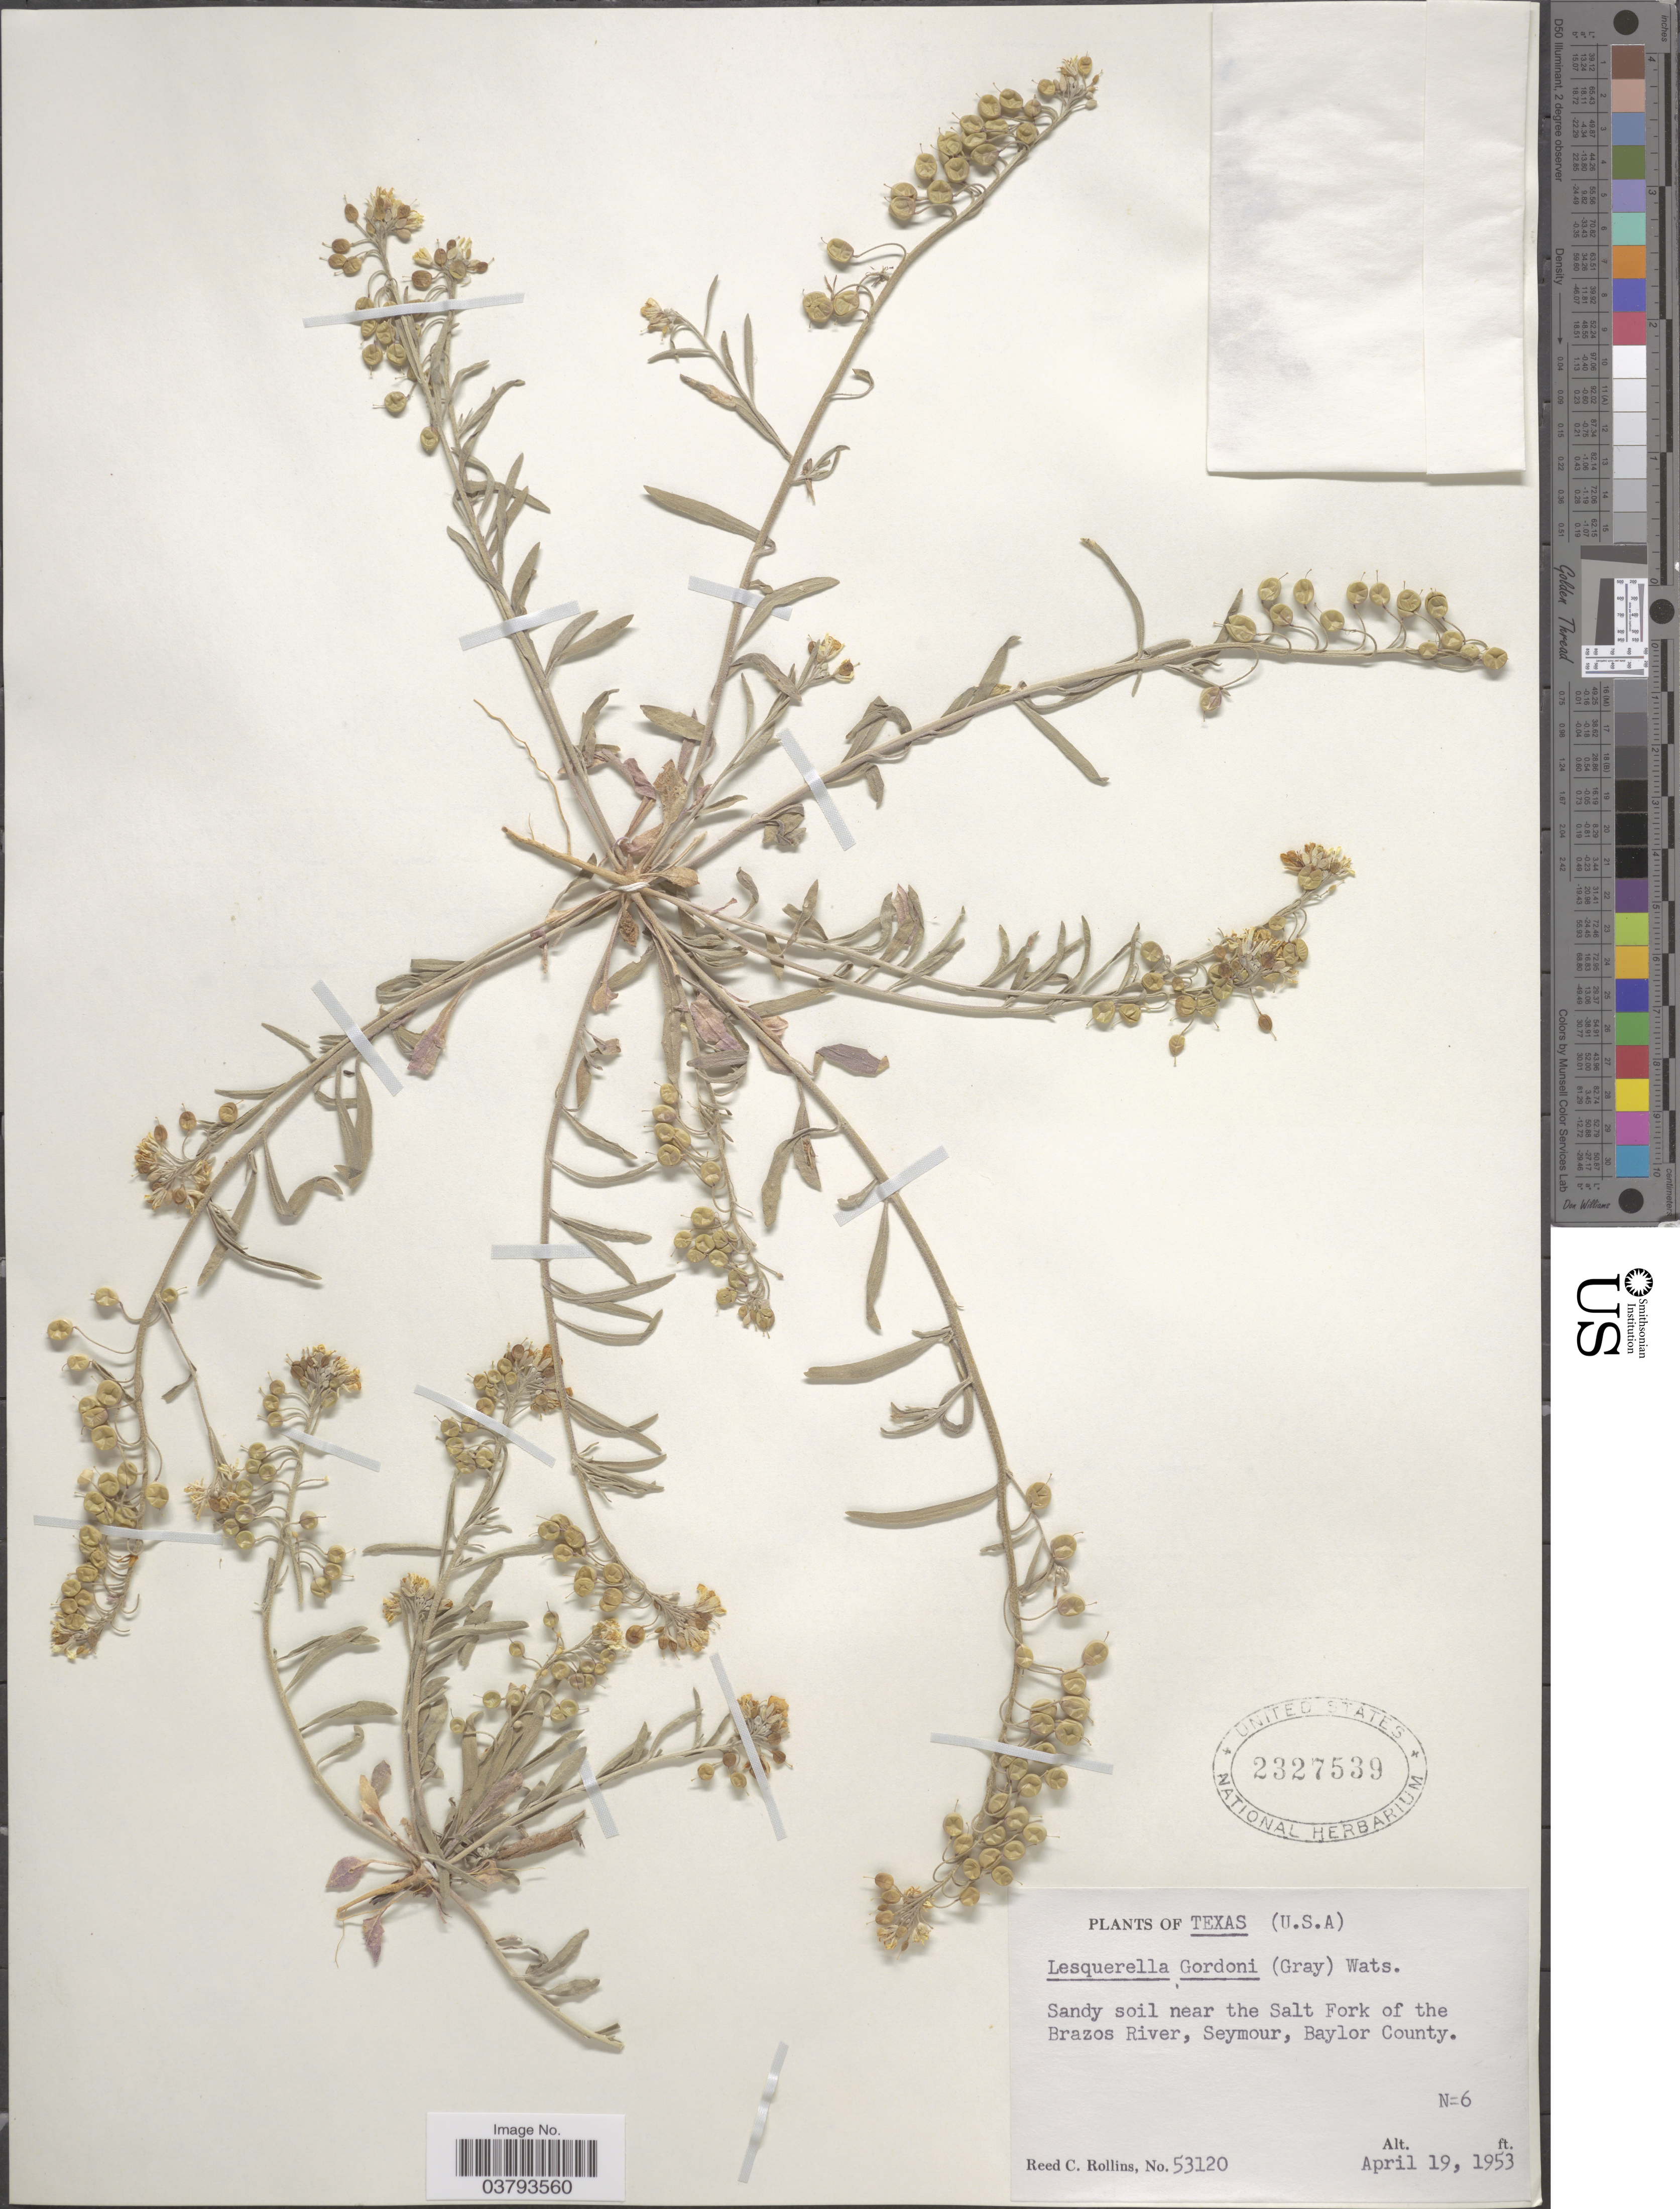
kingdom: Plantae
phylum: Tracheophyta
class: Magnoliopsida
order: Brassicales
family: Brassicaceae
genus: Lesquerella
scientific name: Lesquerella gordonii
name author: (A. Gray) S. Watson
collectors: R. C. Rollins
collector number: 53120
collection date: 1953-04-19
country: United States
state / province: Texas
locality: Sandy soil near the Salt Fork of the Brazos River, Seymour, Baylor County.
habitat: sandy soil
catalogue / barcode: US 2327539